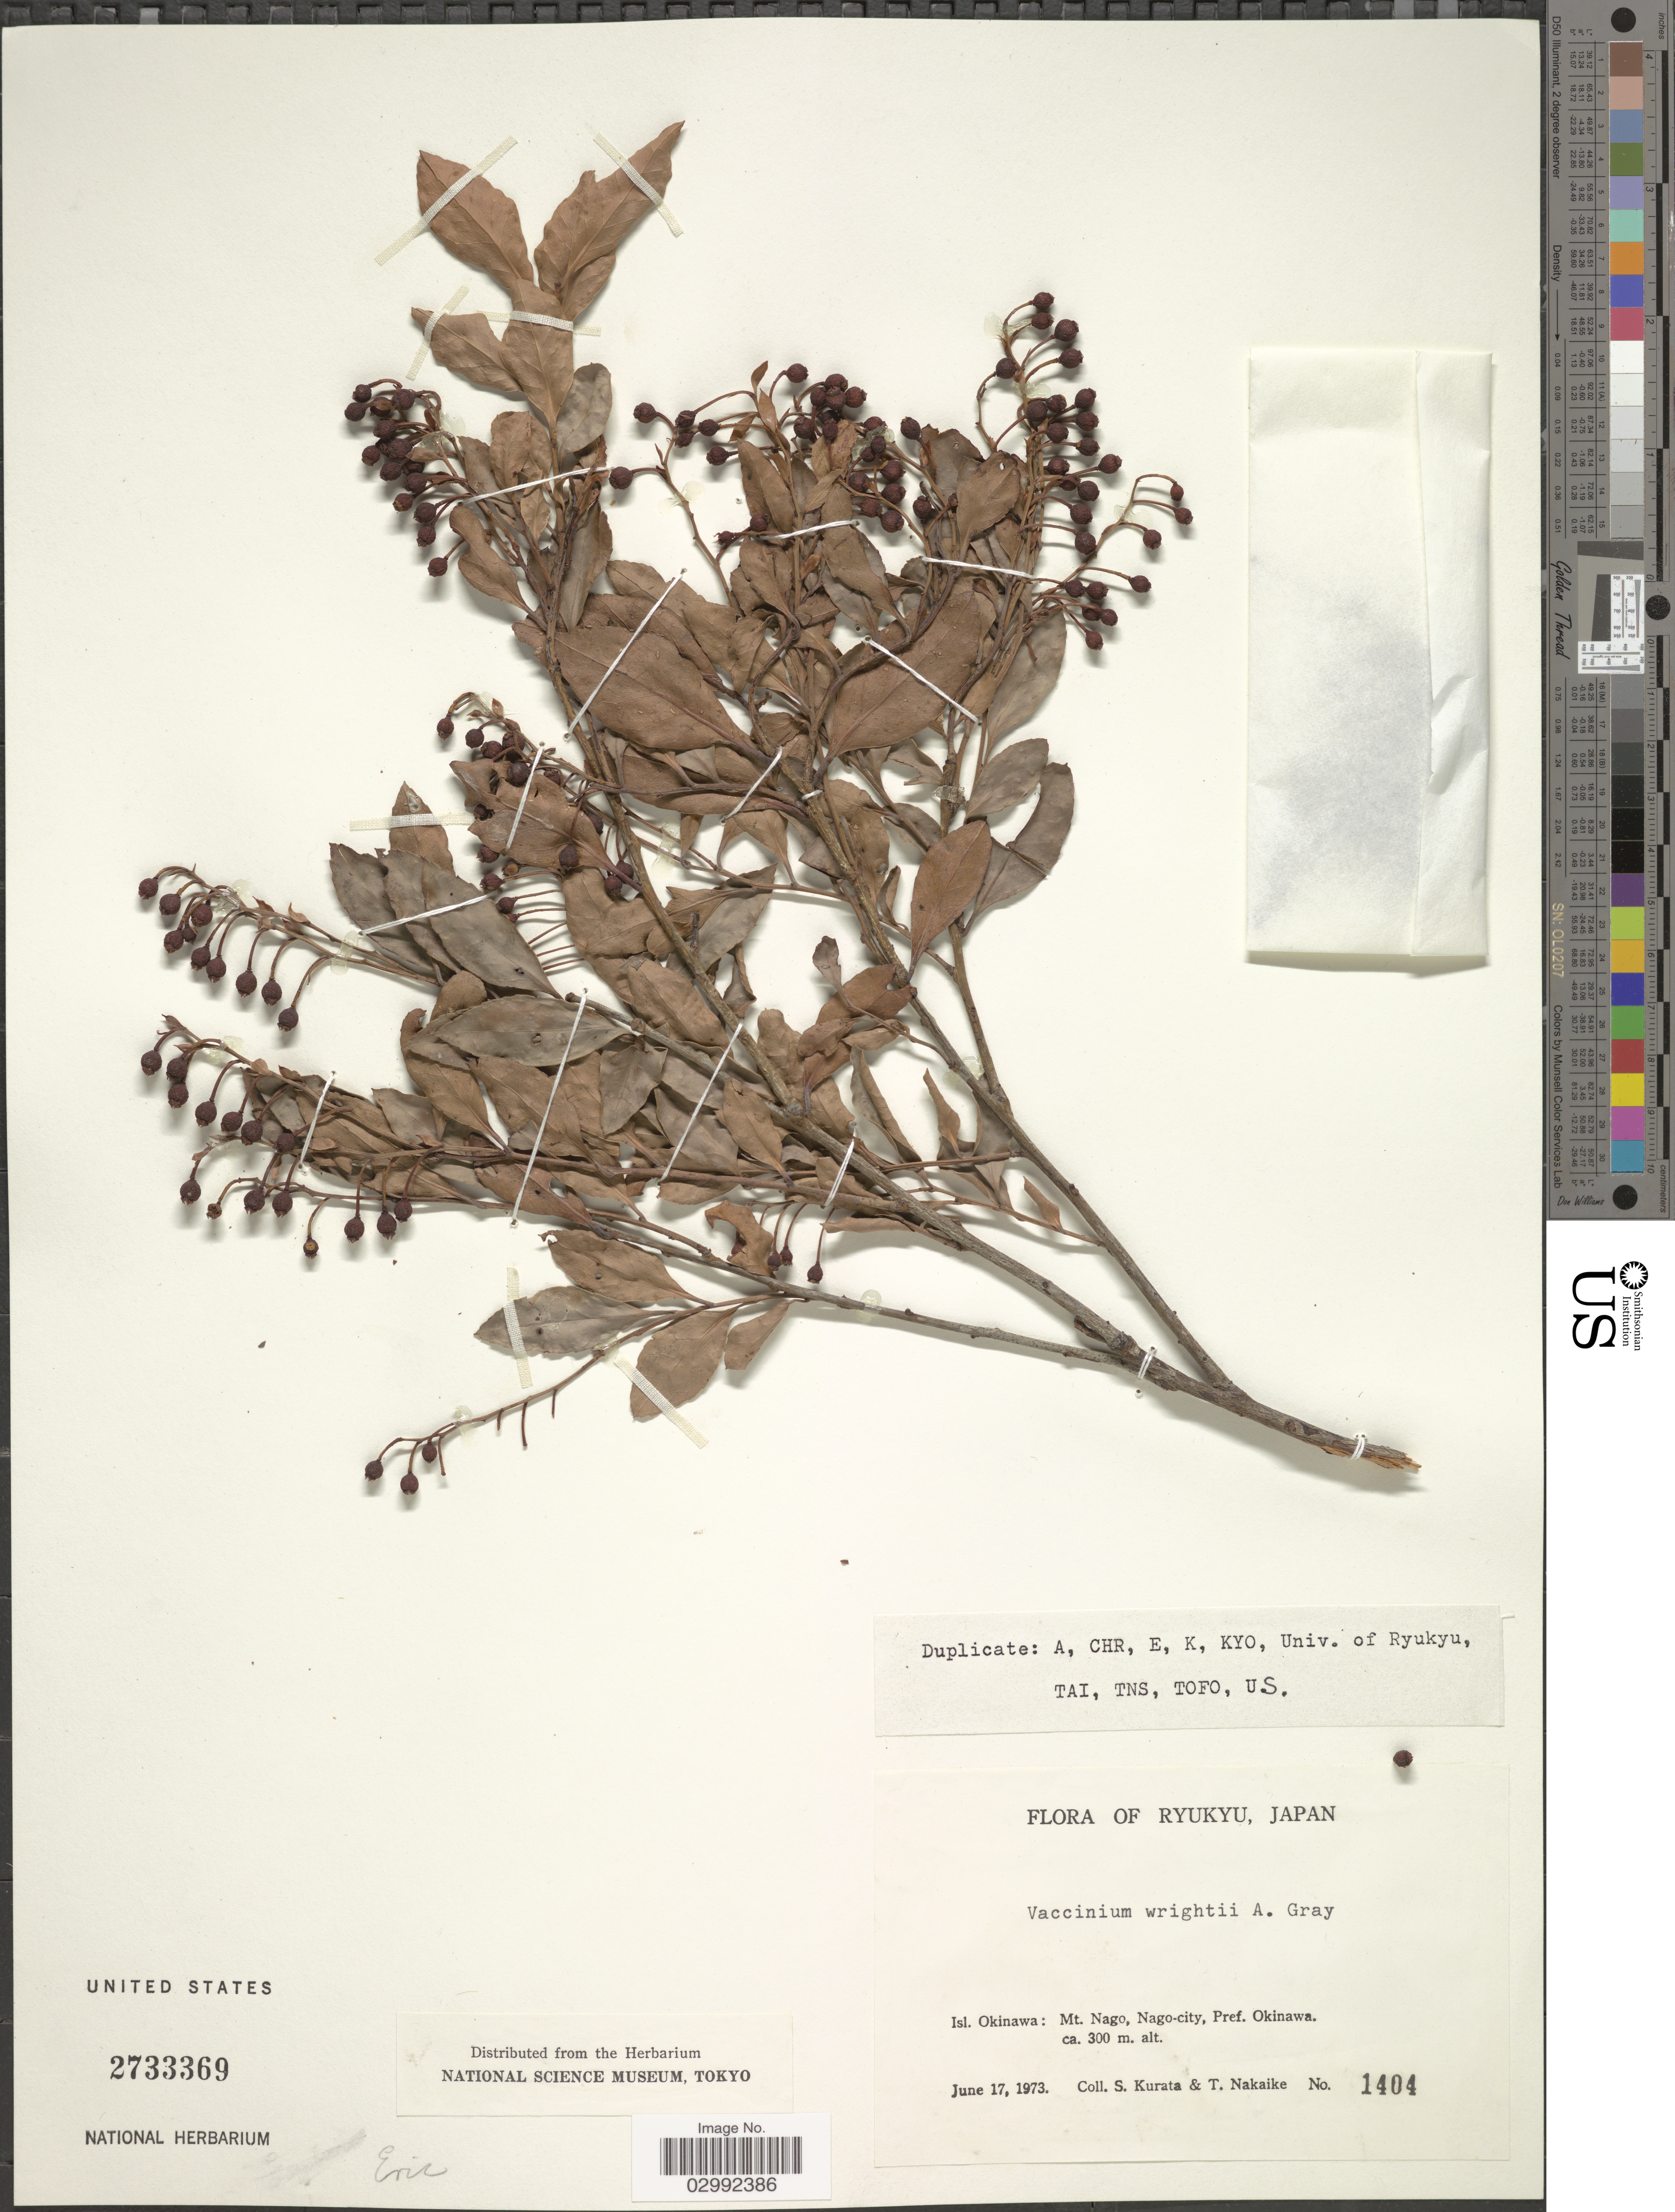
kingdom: Plantae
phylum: Tracheophyta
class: Magnoliopsida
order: Ericales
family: Ericaceae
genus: Vaccinium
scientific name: Vaccinium wrightii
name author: A. Gray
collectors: Sa. Kurata & T. Nakaike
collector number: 1404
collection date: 1973-06-17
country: Japan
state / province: Okinawa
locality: Ryukyu. Isl. Okinawa: Mt. Nago, Nago-city, Pref. Okinawa.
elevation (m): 300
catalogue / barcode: US 2733369